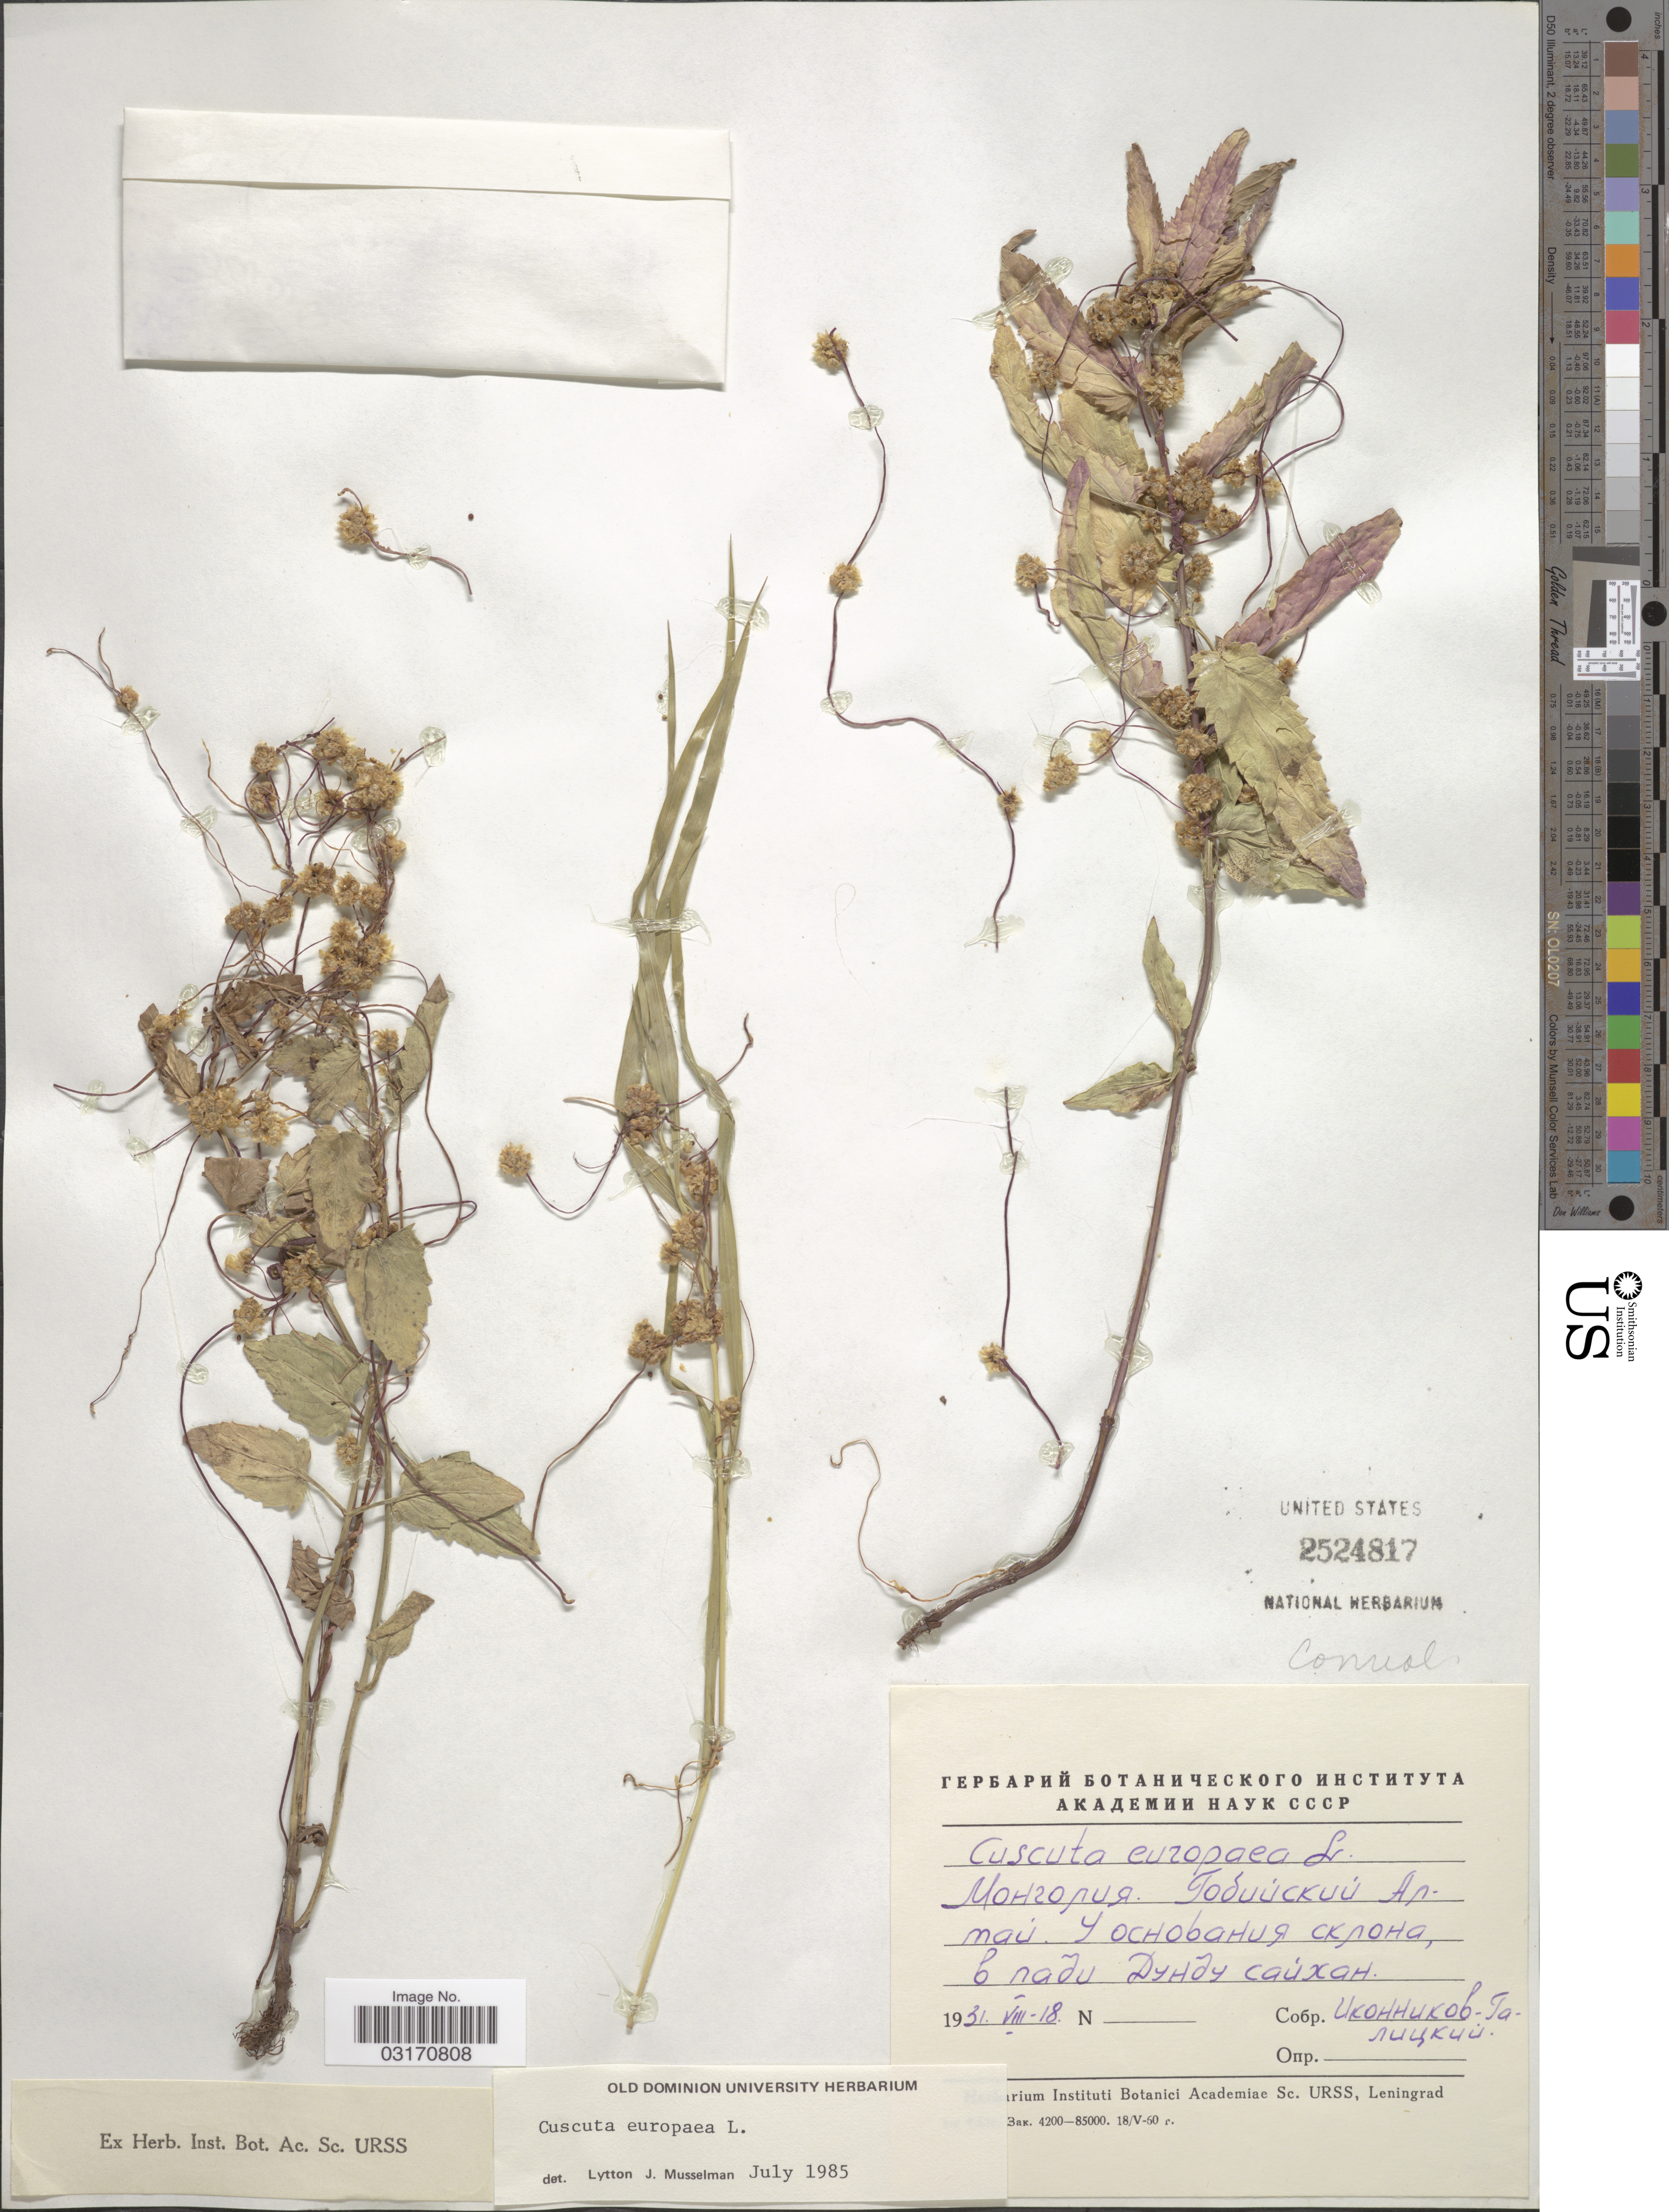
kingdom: Plantae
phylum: Tracheophyta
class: Magnoliopsida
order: Solanales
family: Convolvulaceae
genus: Cuscuta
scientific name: Cuscuta europaea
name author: L.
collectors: Ikonnikov-Galitskiy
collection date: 1931-08-18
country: Mongolia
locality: Gobi Altai.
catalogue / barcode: US 2524817